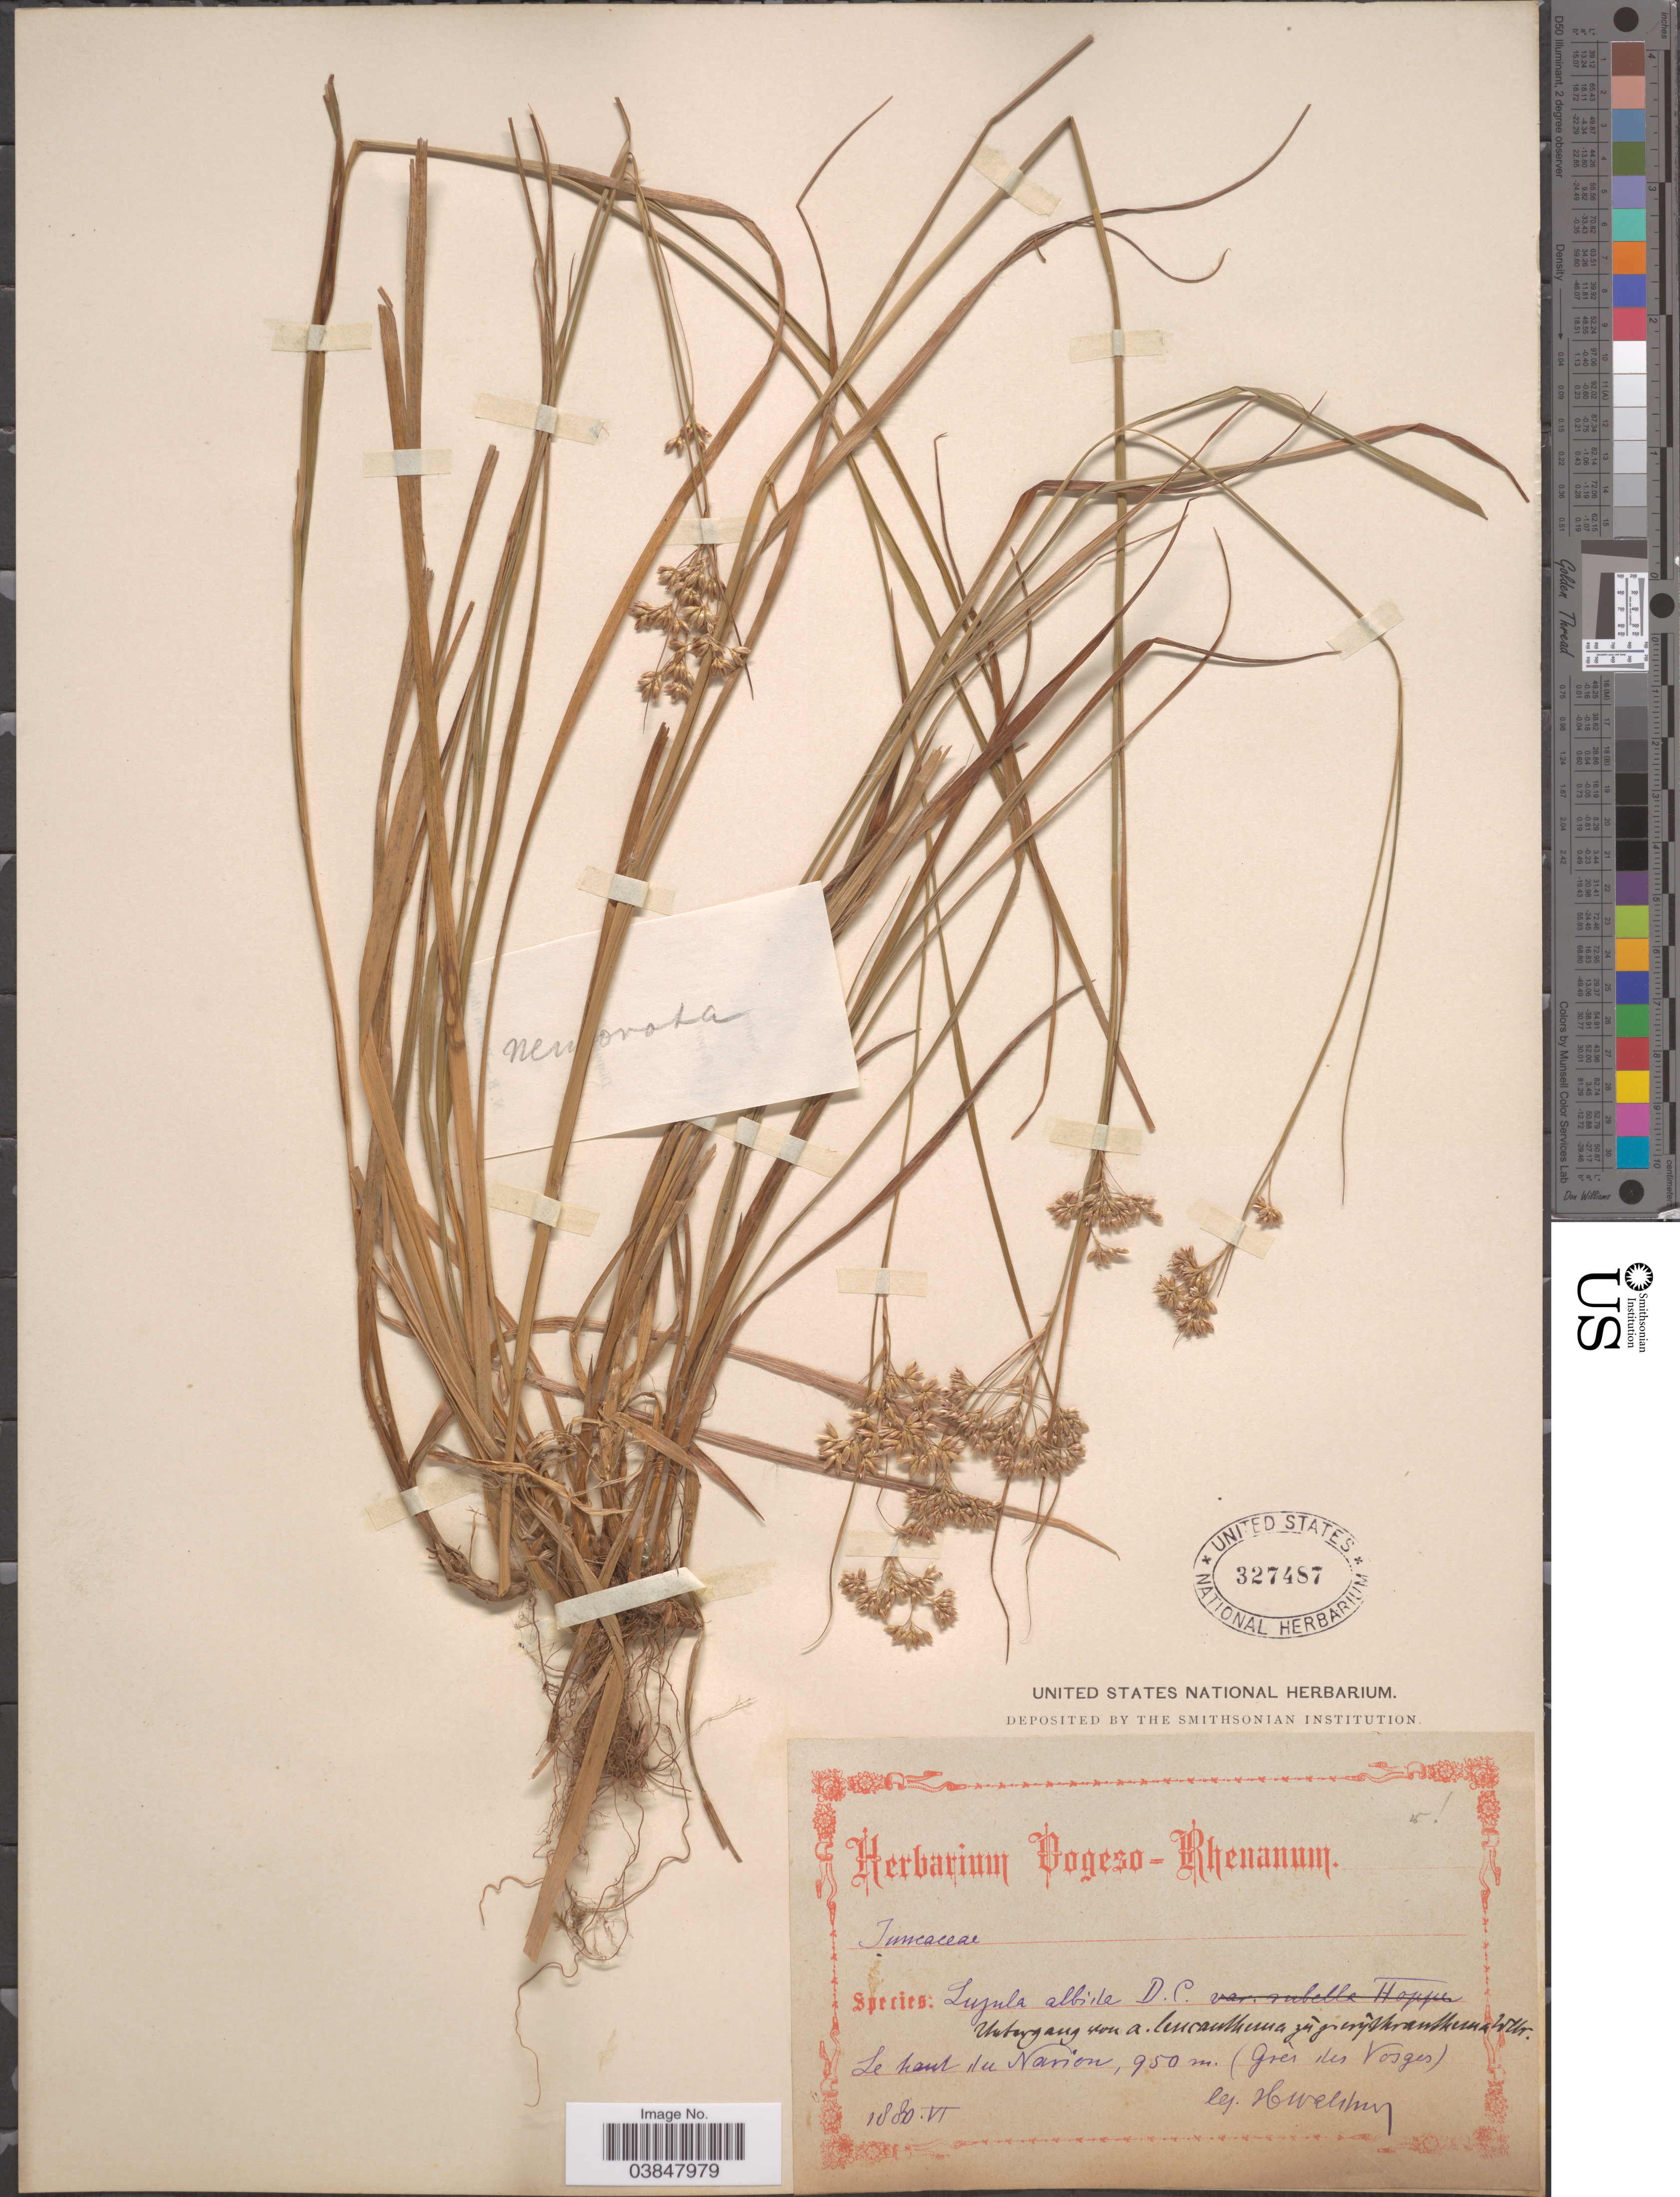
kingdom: Plantae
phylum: Tracheophyta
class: Liliopsida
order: Poales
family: Juncaceae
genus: Luzula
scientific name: Luzula luzuloides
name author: (Lam.) Dandy & Wilmott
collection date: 1880-06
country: France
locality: Le haut du Narion (Grès iles Vosges).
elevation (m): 950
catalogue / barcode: US 327487